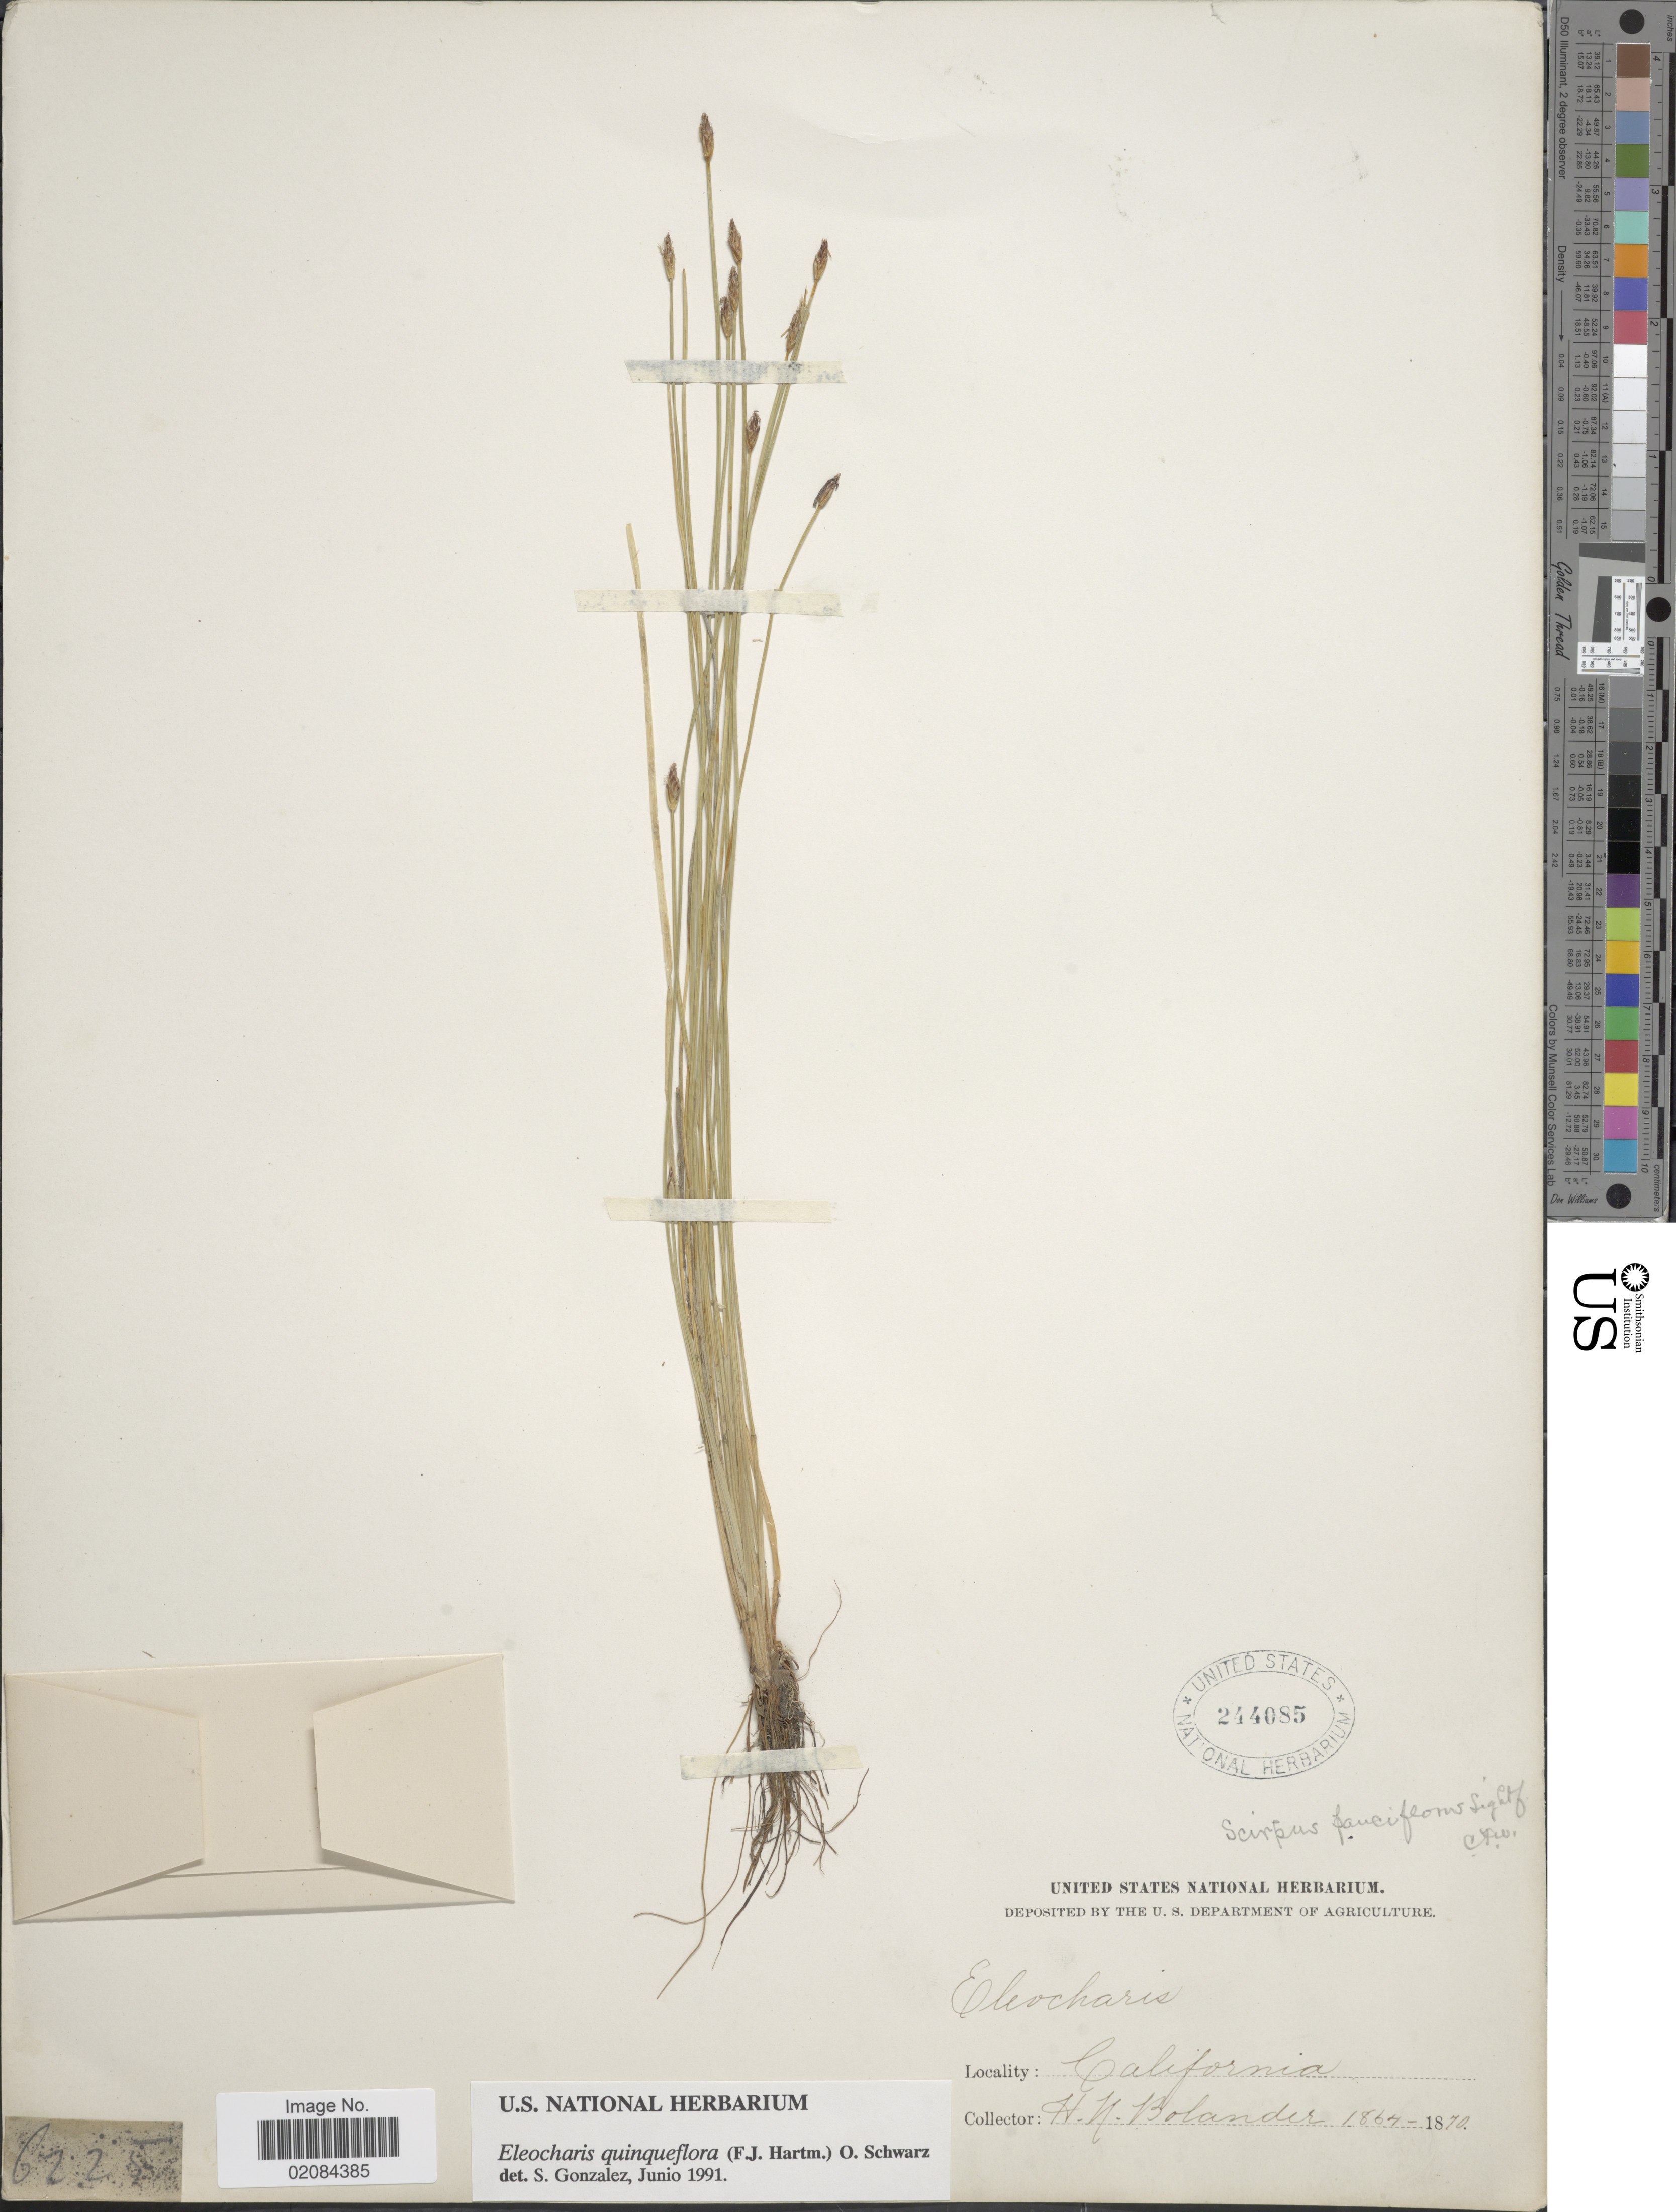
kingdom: Plantae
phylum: Tracheophyta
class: Liliopsida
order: Poales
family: Cyperaceae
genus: Eleocharis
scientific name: Eleocharis quinqueflora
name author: (Hartmann) O. Schwarz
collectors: H. Bolander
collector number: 6225*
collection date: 1864/1870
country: United States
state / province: California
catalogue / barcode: US 244085